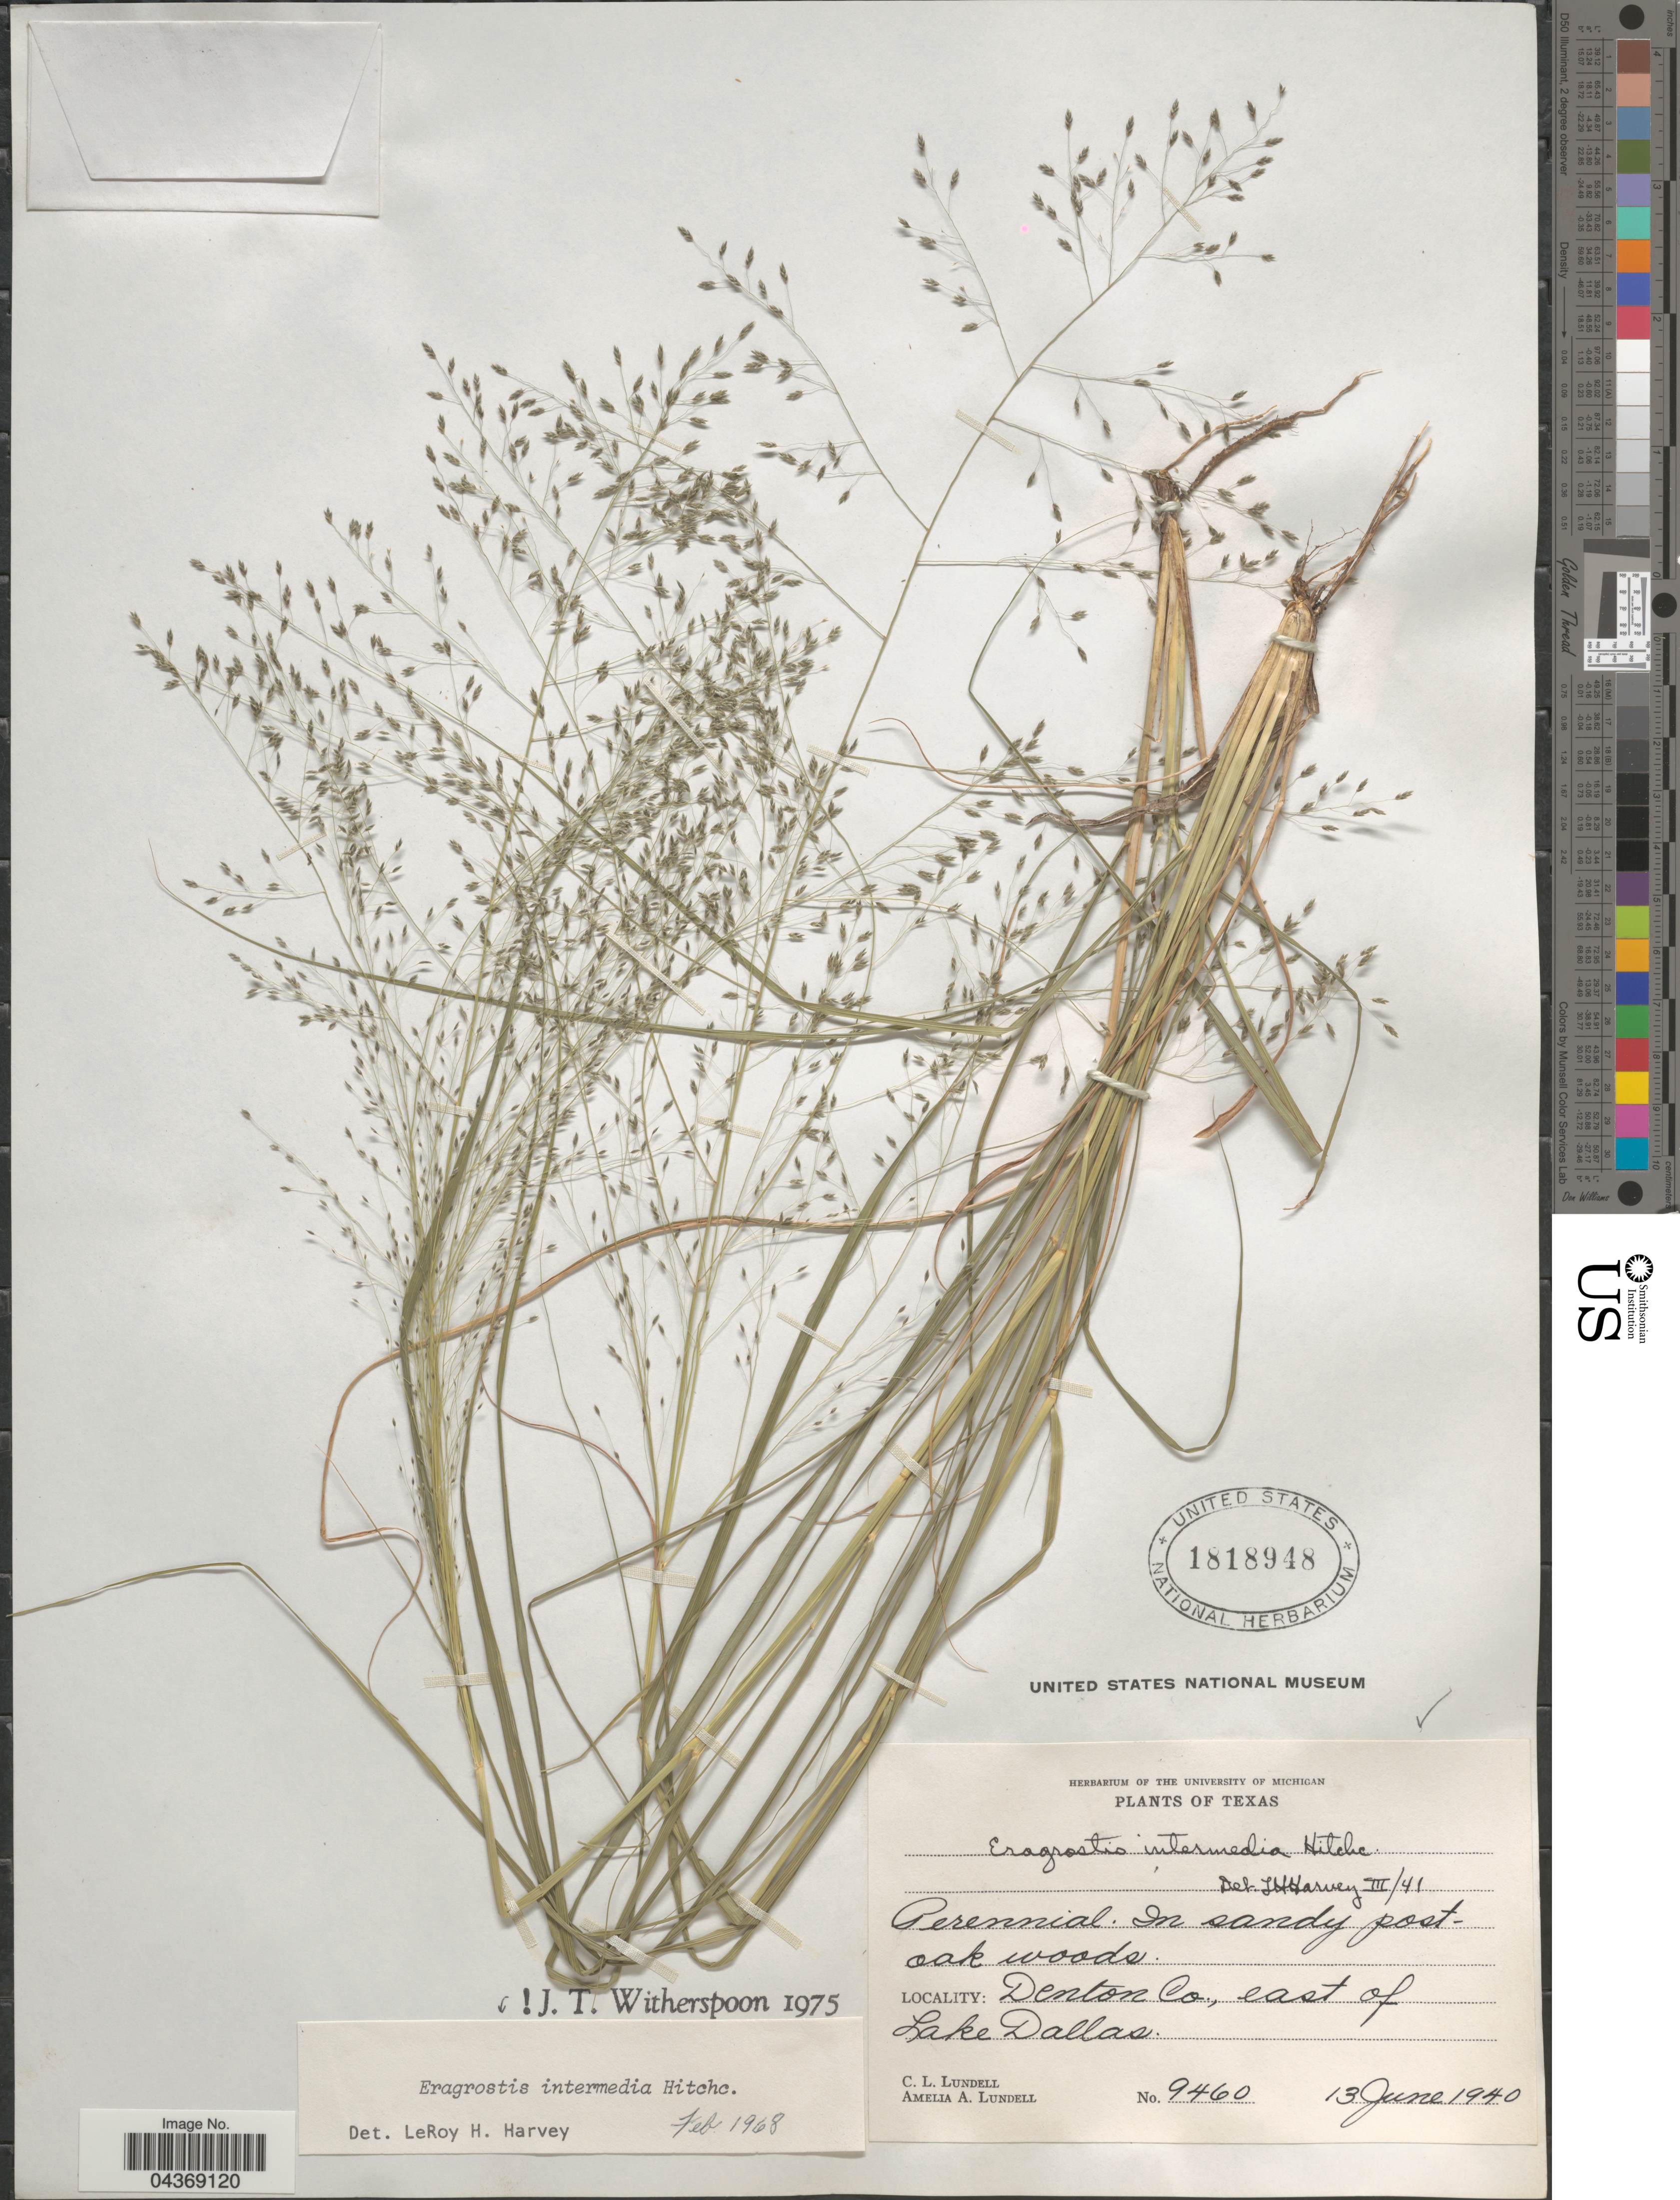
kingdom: Plantae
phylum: Tracheophyta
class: Liliopsida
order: Poales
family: Poaceae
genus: Eragrostis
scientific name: Eragrostis intermedia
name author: Hitchc.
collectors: C. L. Lundell & A. A. Lundell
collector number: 9460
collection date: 1940-06-13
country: United States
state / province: Texas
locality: In sandy post-oak woods. Denton Co., east of Lake Dallas.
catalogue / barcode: US 1818948